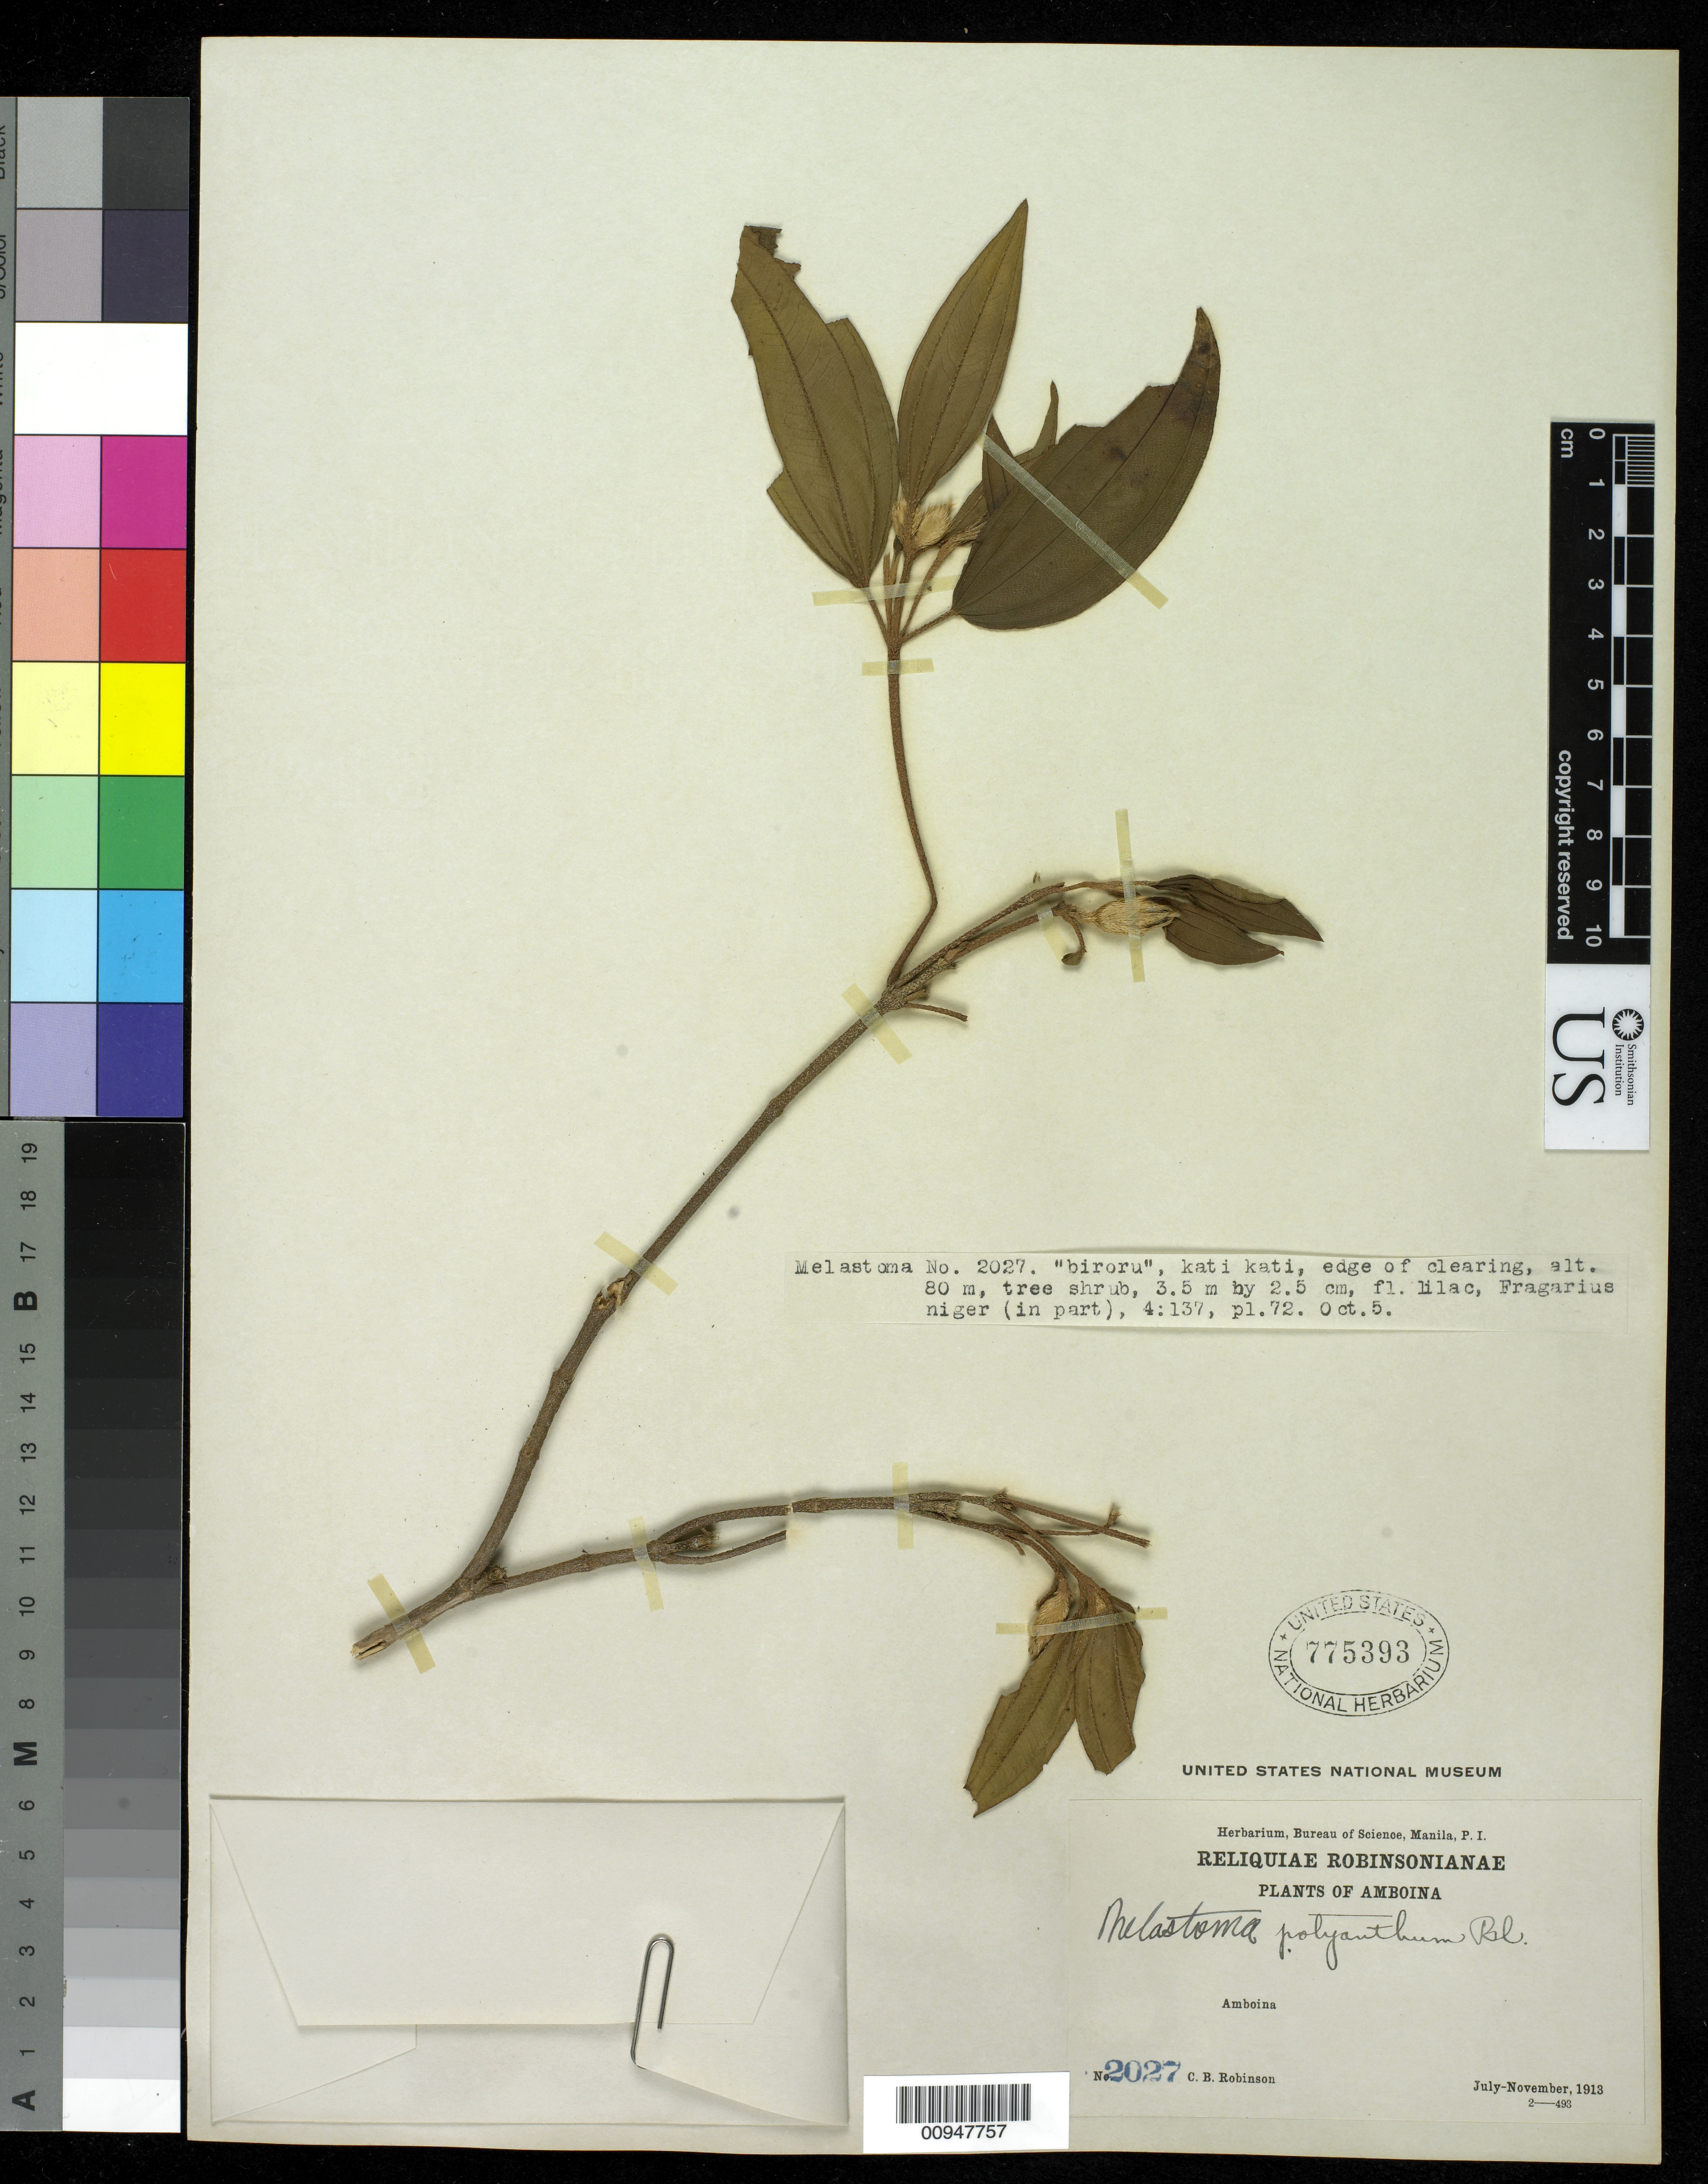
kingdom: Plantae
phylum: Tracheophyta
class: Magnoliopsida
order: Myrtales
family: Melastomataceae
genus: Melastoma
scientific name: Melastoma malabathricum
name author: L.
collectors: C. Robinson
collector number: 2027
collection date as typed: Jul 1913 to Oct 1913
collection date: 1913-07/1913-10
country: Indonesia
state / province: Maluku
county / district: Maluku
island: Ambon I.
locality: kati kati, edge of clearing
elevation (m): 80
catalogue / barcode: US 775393